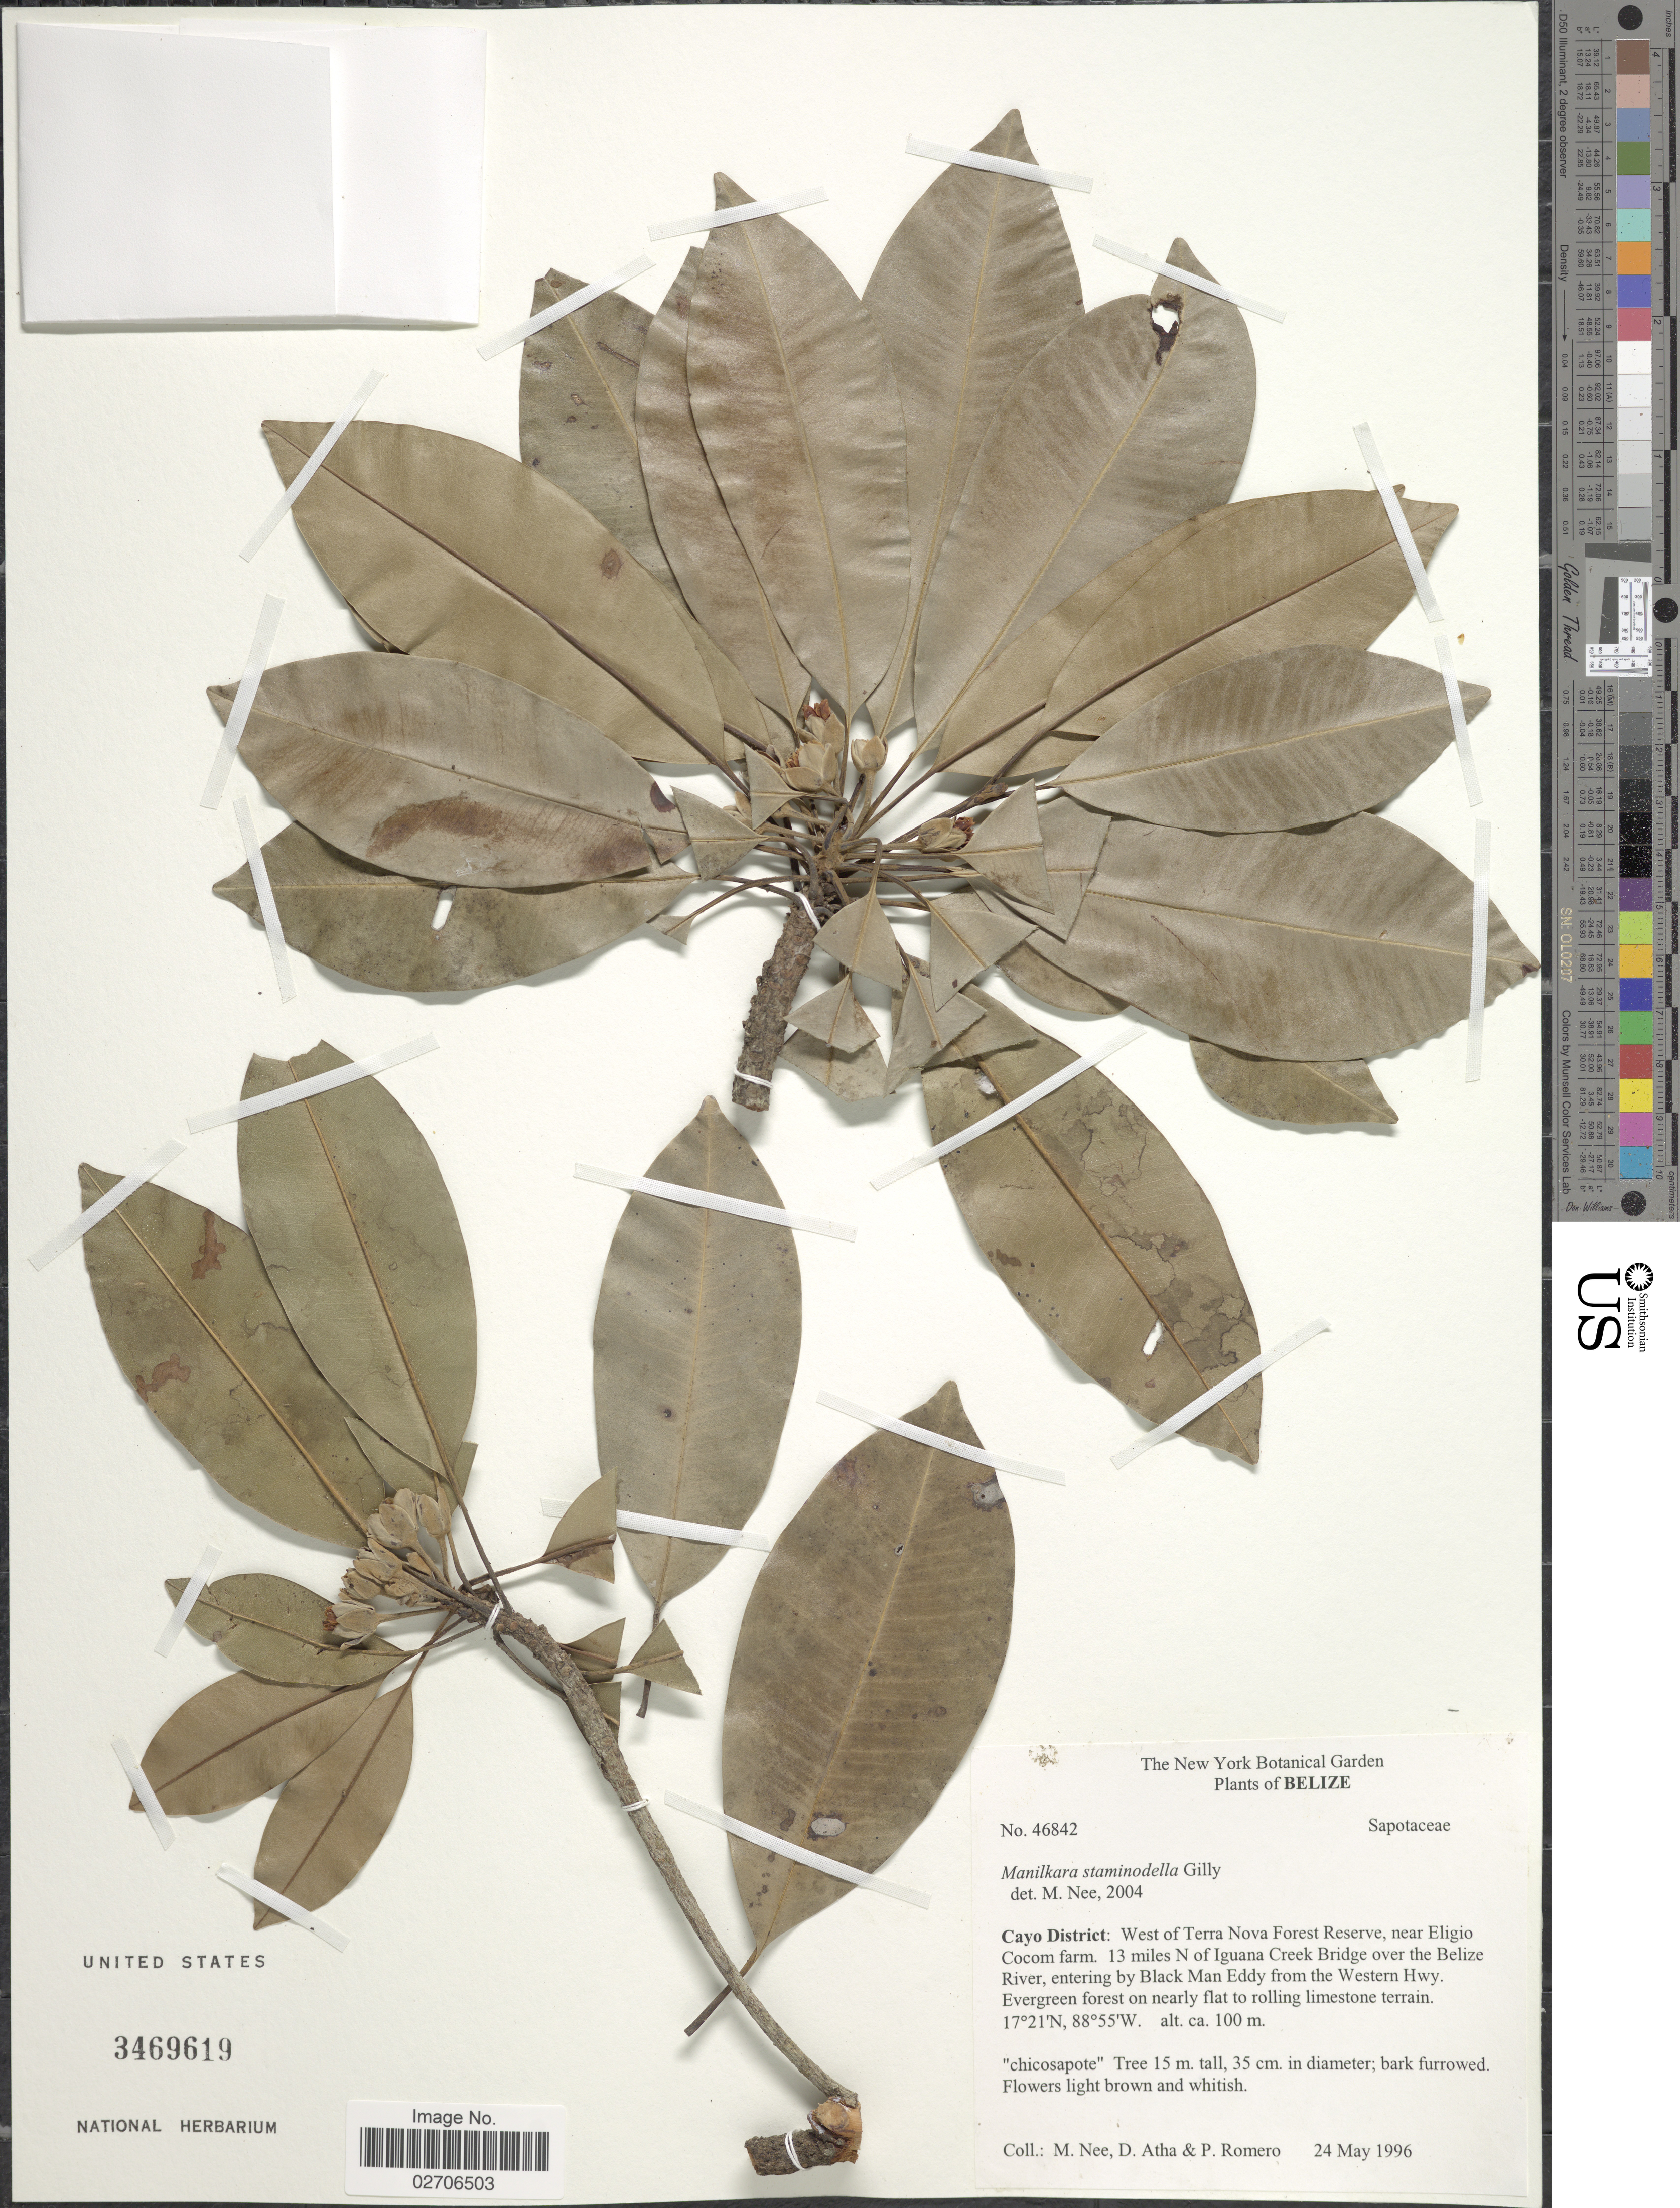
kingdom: Plantae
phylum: Tracheophyta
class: Magnoliopsida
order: Ericales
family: Sapotaceae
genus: Manilkara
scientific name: Manilkara staminodella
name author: Gilly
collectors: M. Nee, D. Atha & P. Romero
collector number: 46842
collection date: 1996-05-24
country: Belize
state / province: Cayo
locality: Cayo District: West of Terra Nova Forest Reserve, near Eligio Cocom farm, 13 miles N of Iguana Creek Bridge over the Belize River, entering by Black Man Eddy from the Western Hwy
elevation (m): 100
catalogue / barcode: US 3469619